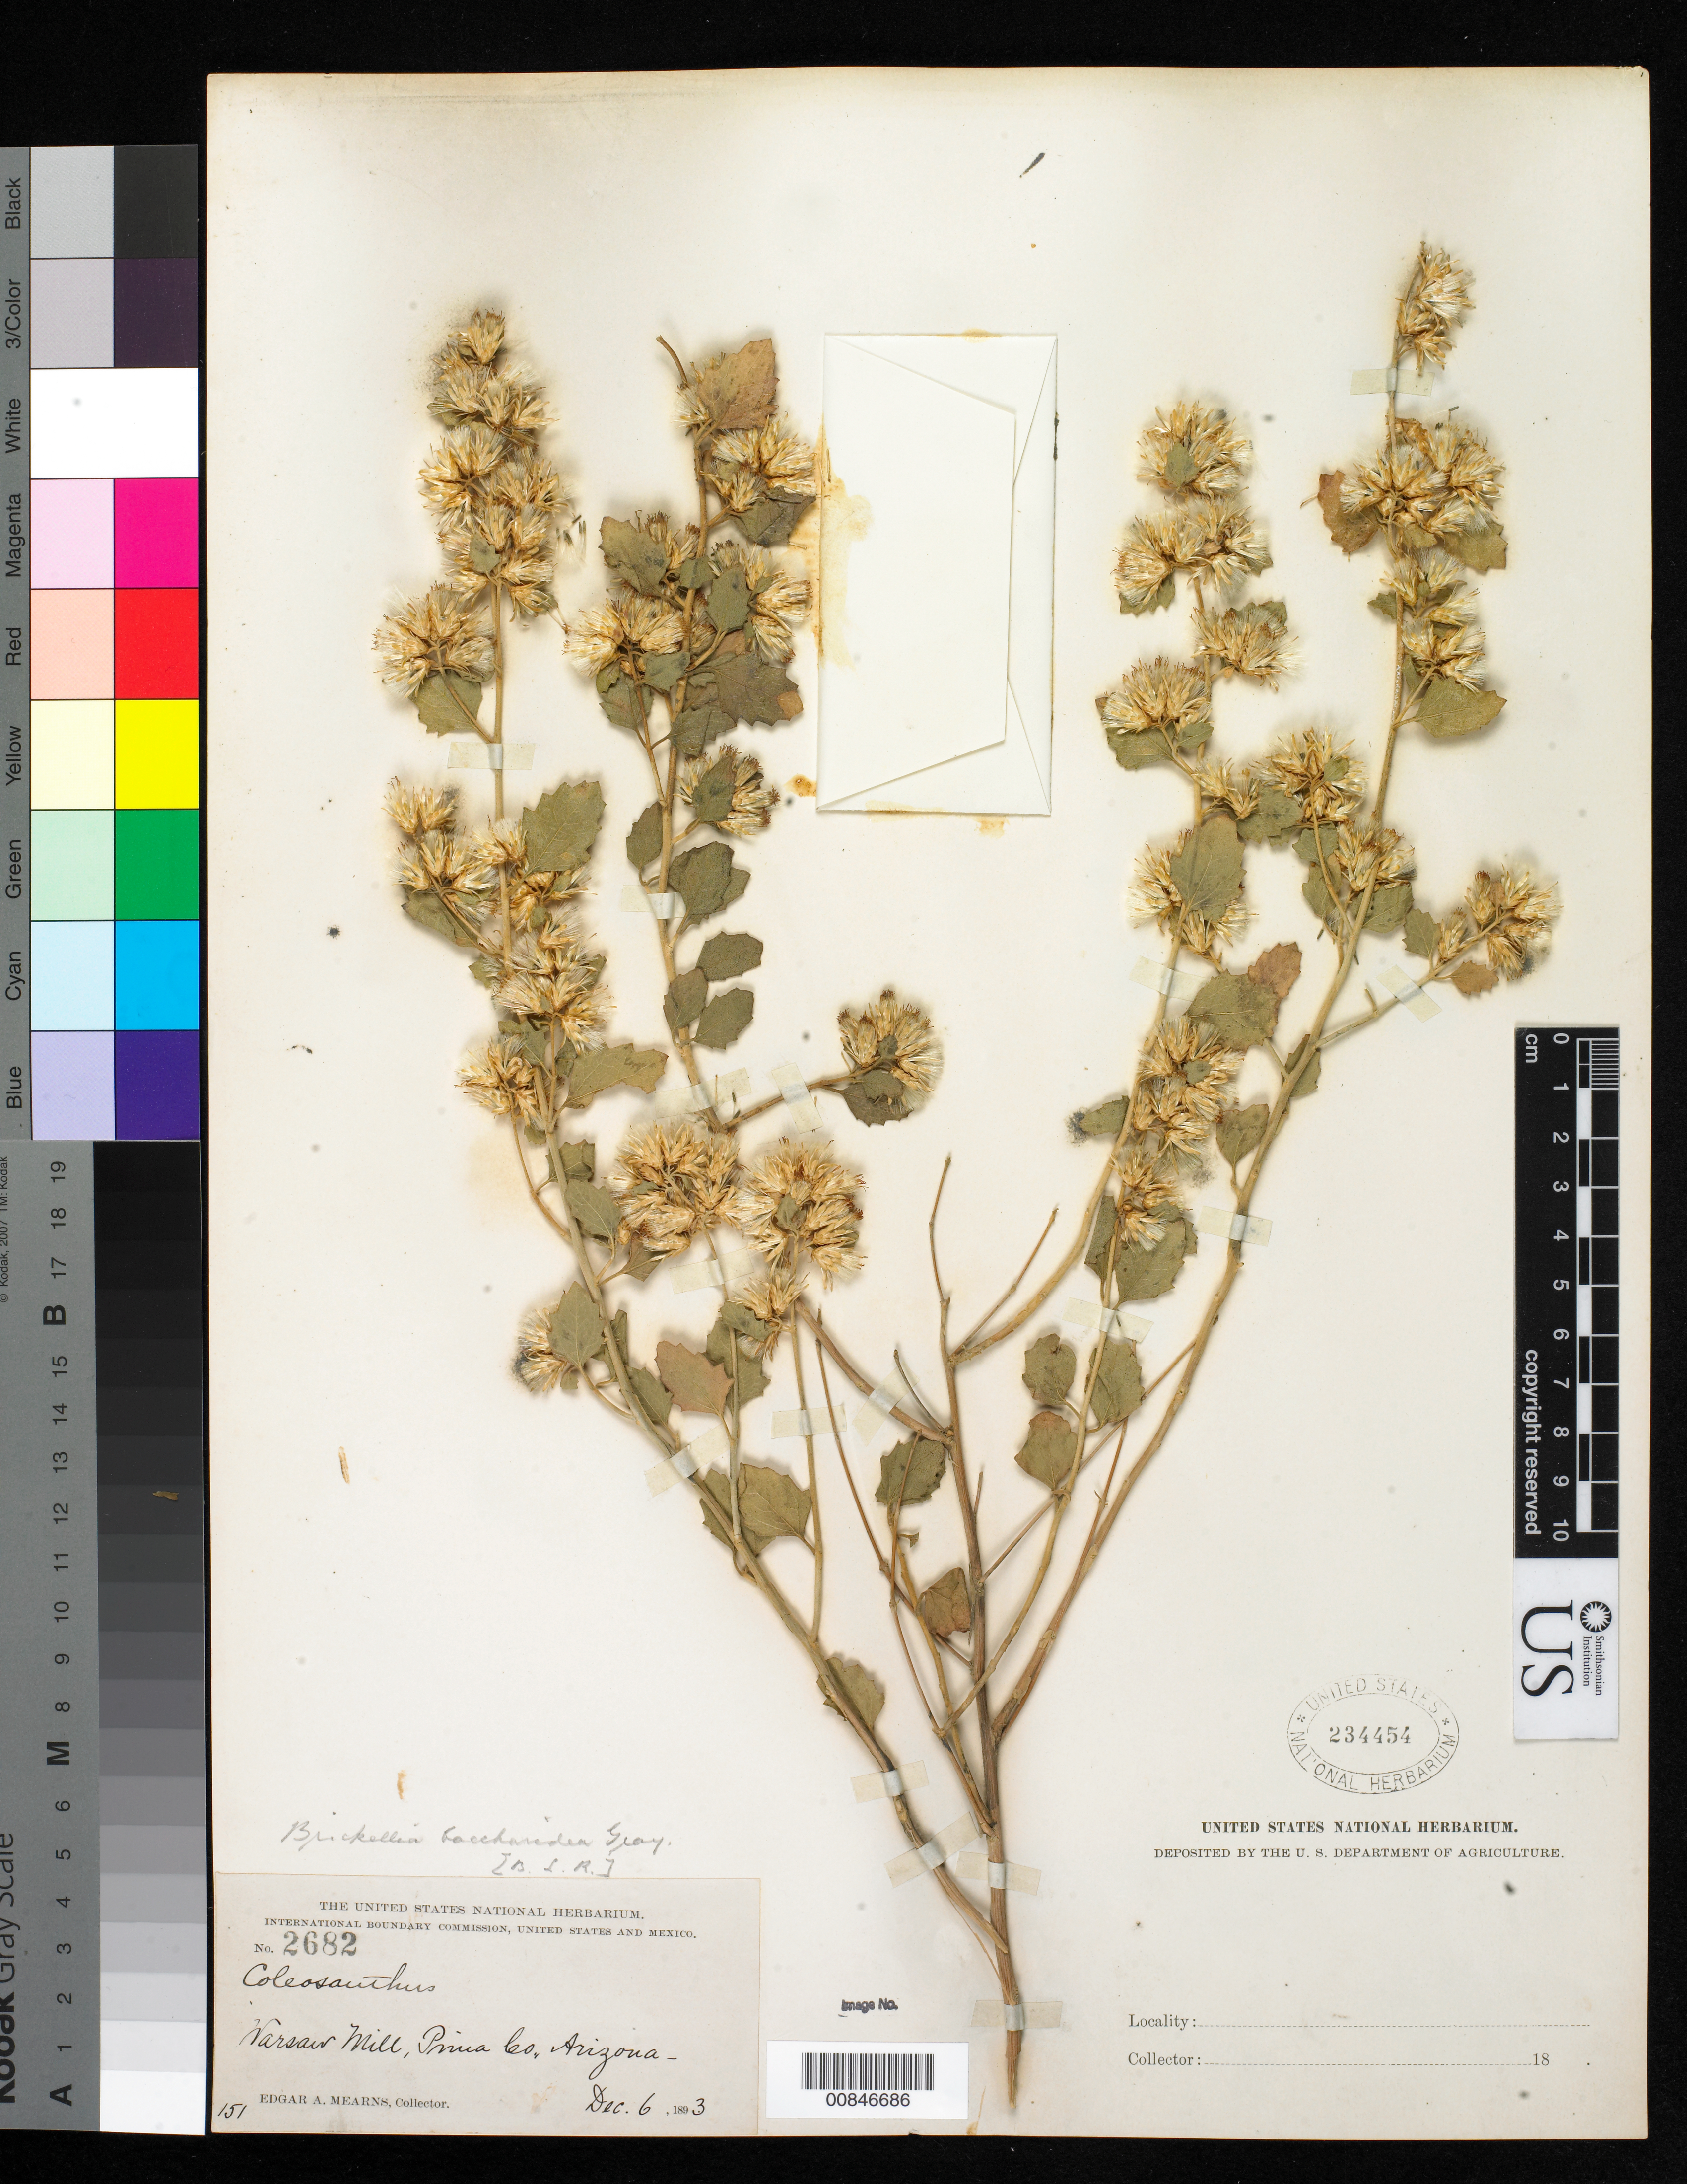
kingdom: Plantae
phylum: Tracheophyta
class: Magnoliopsida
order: Asterales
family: Asteraceae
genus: Brickellia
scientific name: Brickellia baccharidea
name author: A. Gray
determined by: Robinson, B. L.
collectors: E. A. Mearns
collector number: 2682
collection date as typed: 06 Dec 1893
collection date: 1893-12-06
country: United States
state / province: Arizona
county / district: Pima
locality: Warsow Mill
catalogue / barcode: US 234454